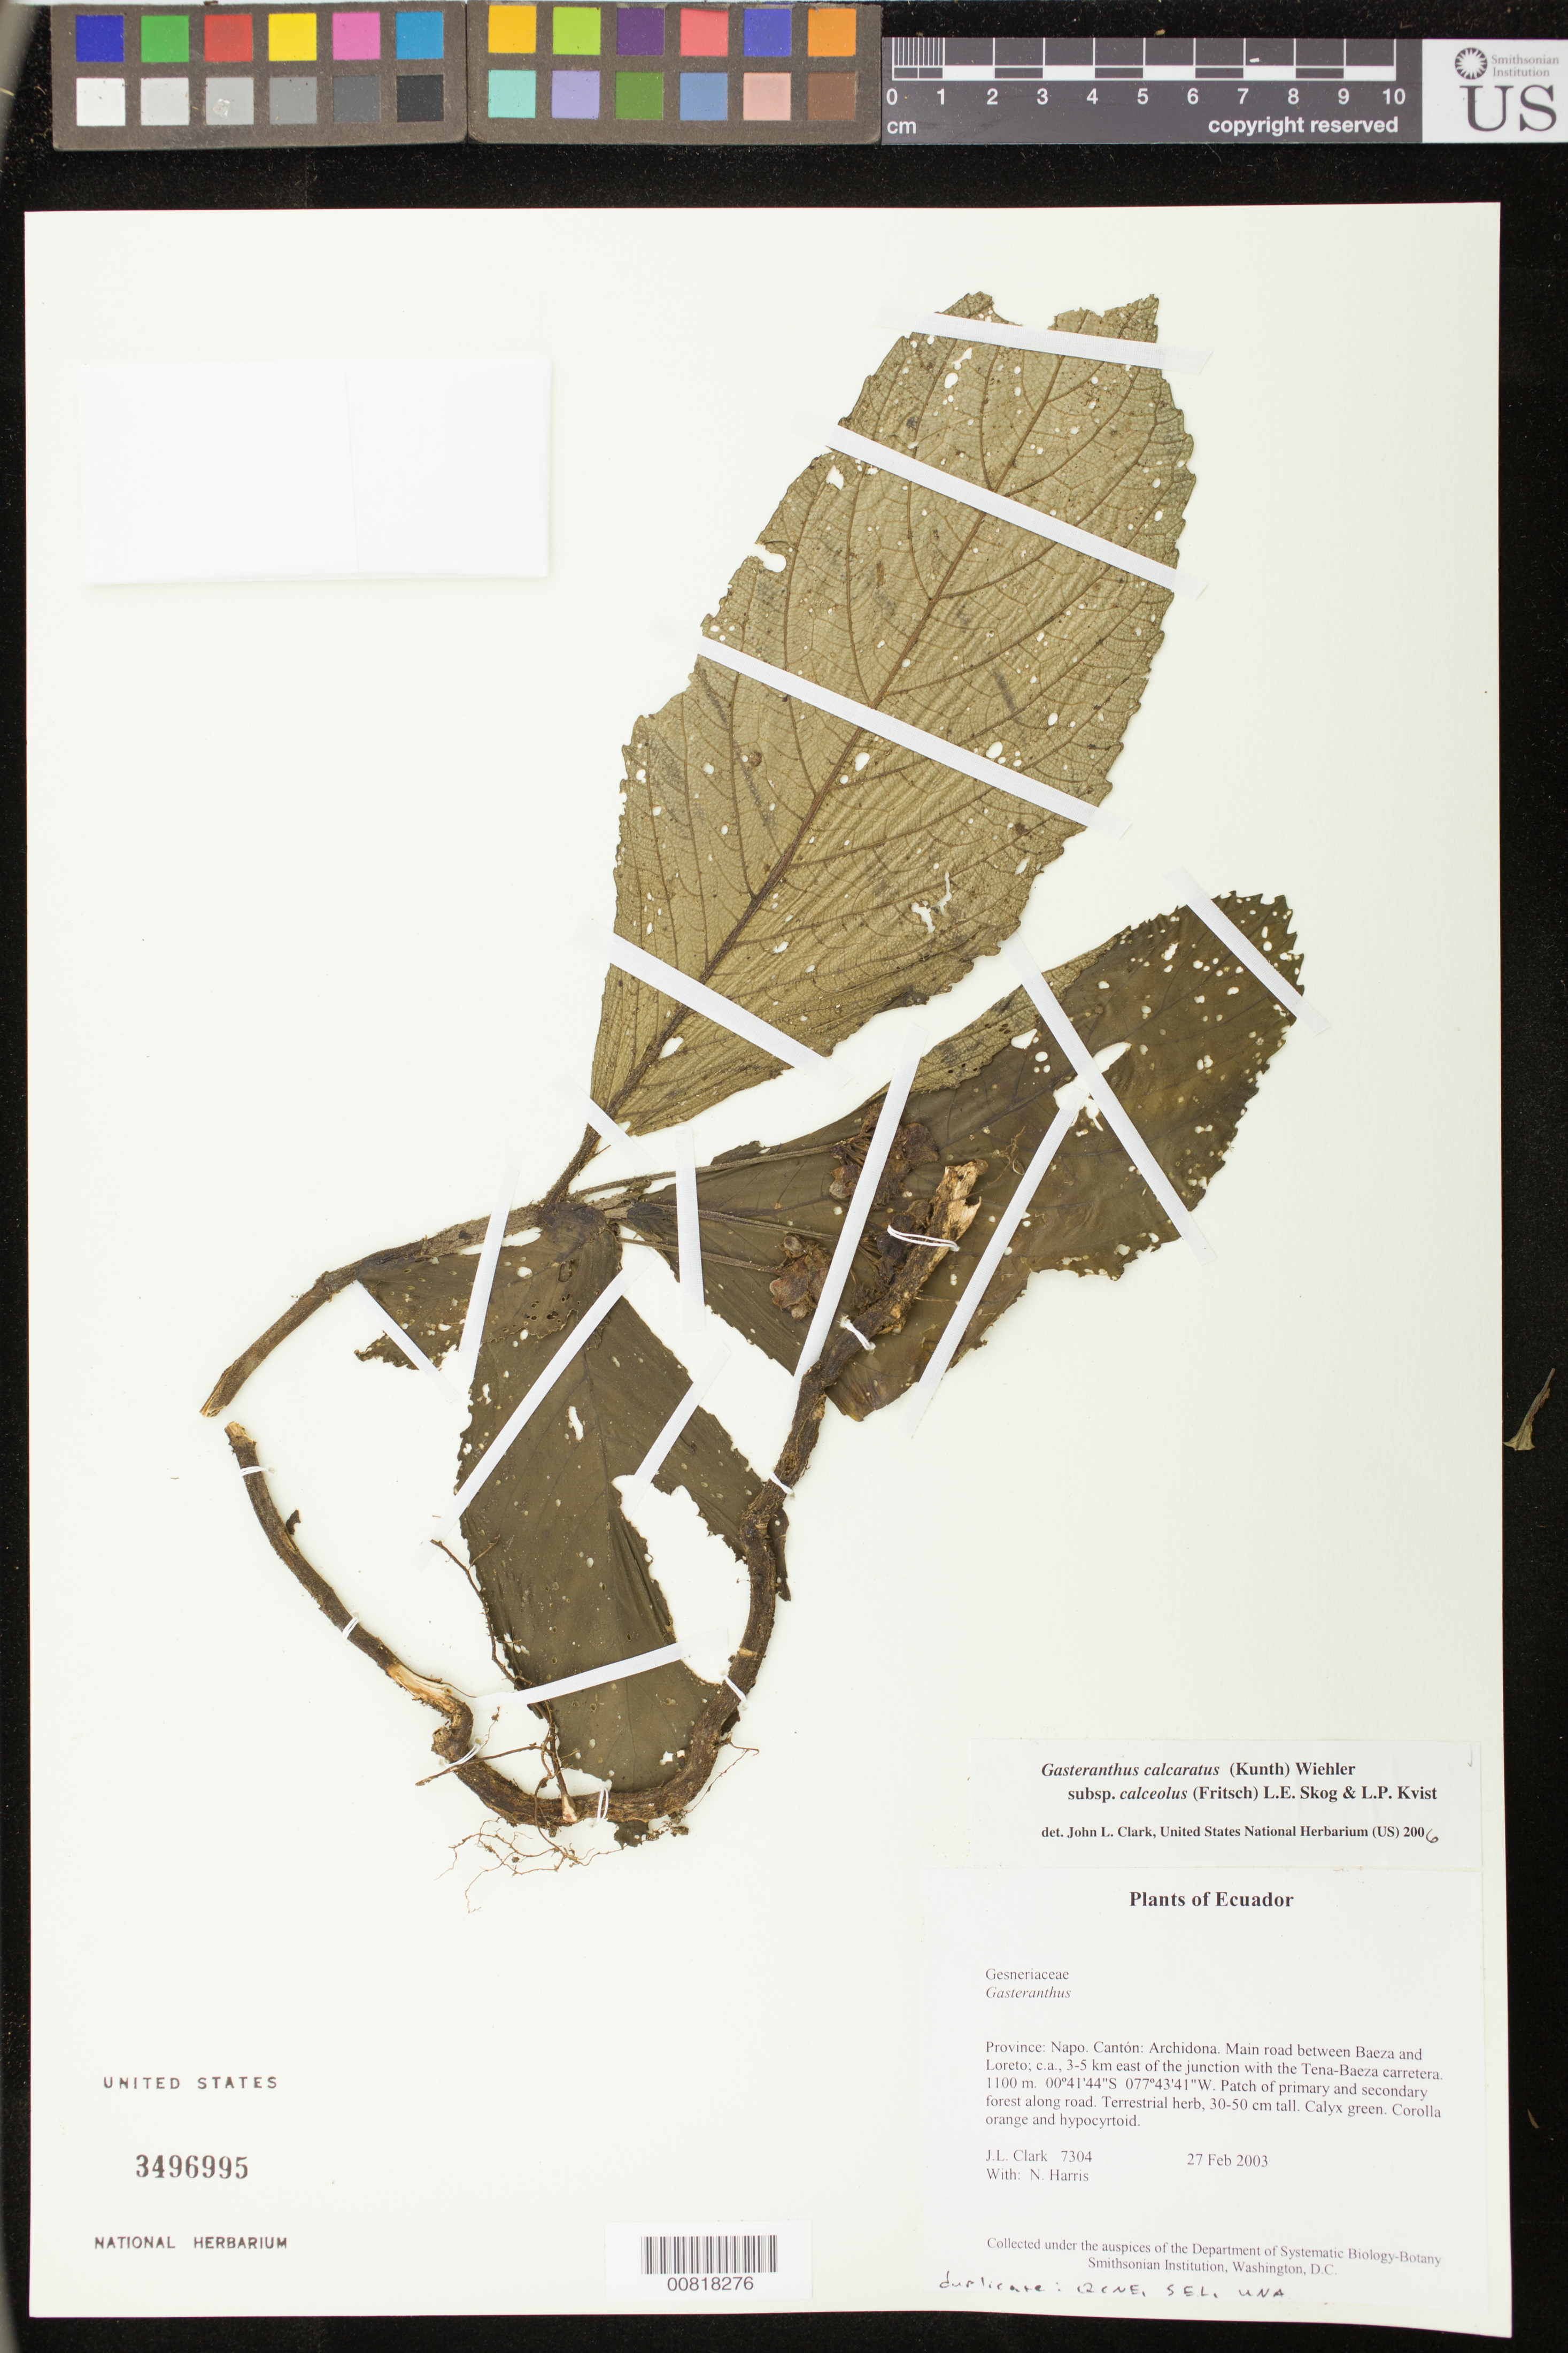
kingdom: Plantae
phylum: Tracheophyta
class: Magnoliopsida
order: Lamiales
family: Gesneriaceae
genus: Gasteranthus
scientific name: Gasteranthus calcaratus subsp. calceolus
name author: (Fritsch) L.E. Skog & L.P. Kvist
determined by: Clark, J. L., (SEL), The Marie Selby Botanical Garden (UNITED STATES)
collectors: J. L. Clark & N. Harris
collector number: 7304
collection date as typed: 27 Feb 2003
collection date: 2003-02-27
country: Ecuador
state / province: Napo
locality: Archidona. Main road between Baeza and Loreto; c.a., 3-5 km east of the junction with the Tena-Baeza carretera.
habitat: Patch of primary and secondary forest along road.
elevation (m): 1100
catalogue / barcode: US 3496995